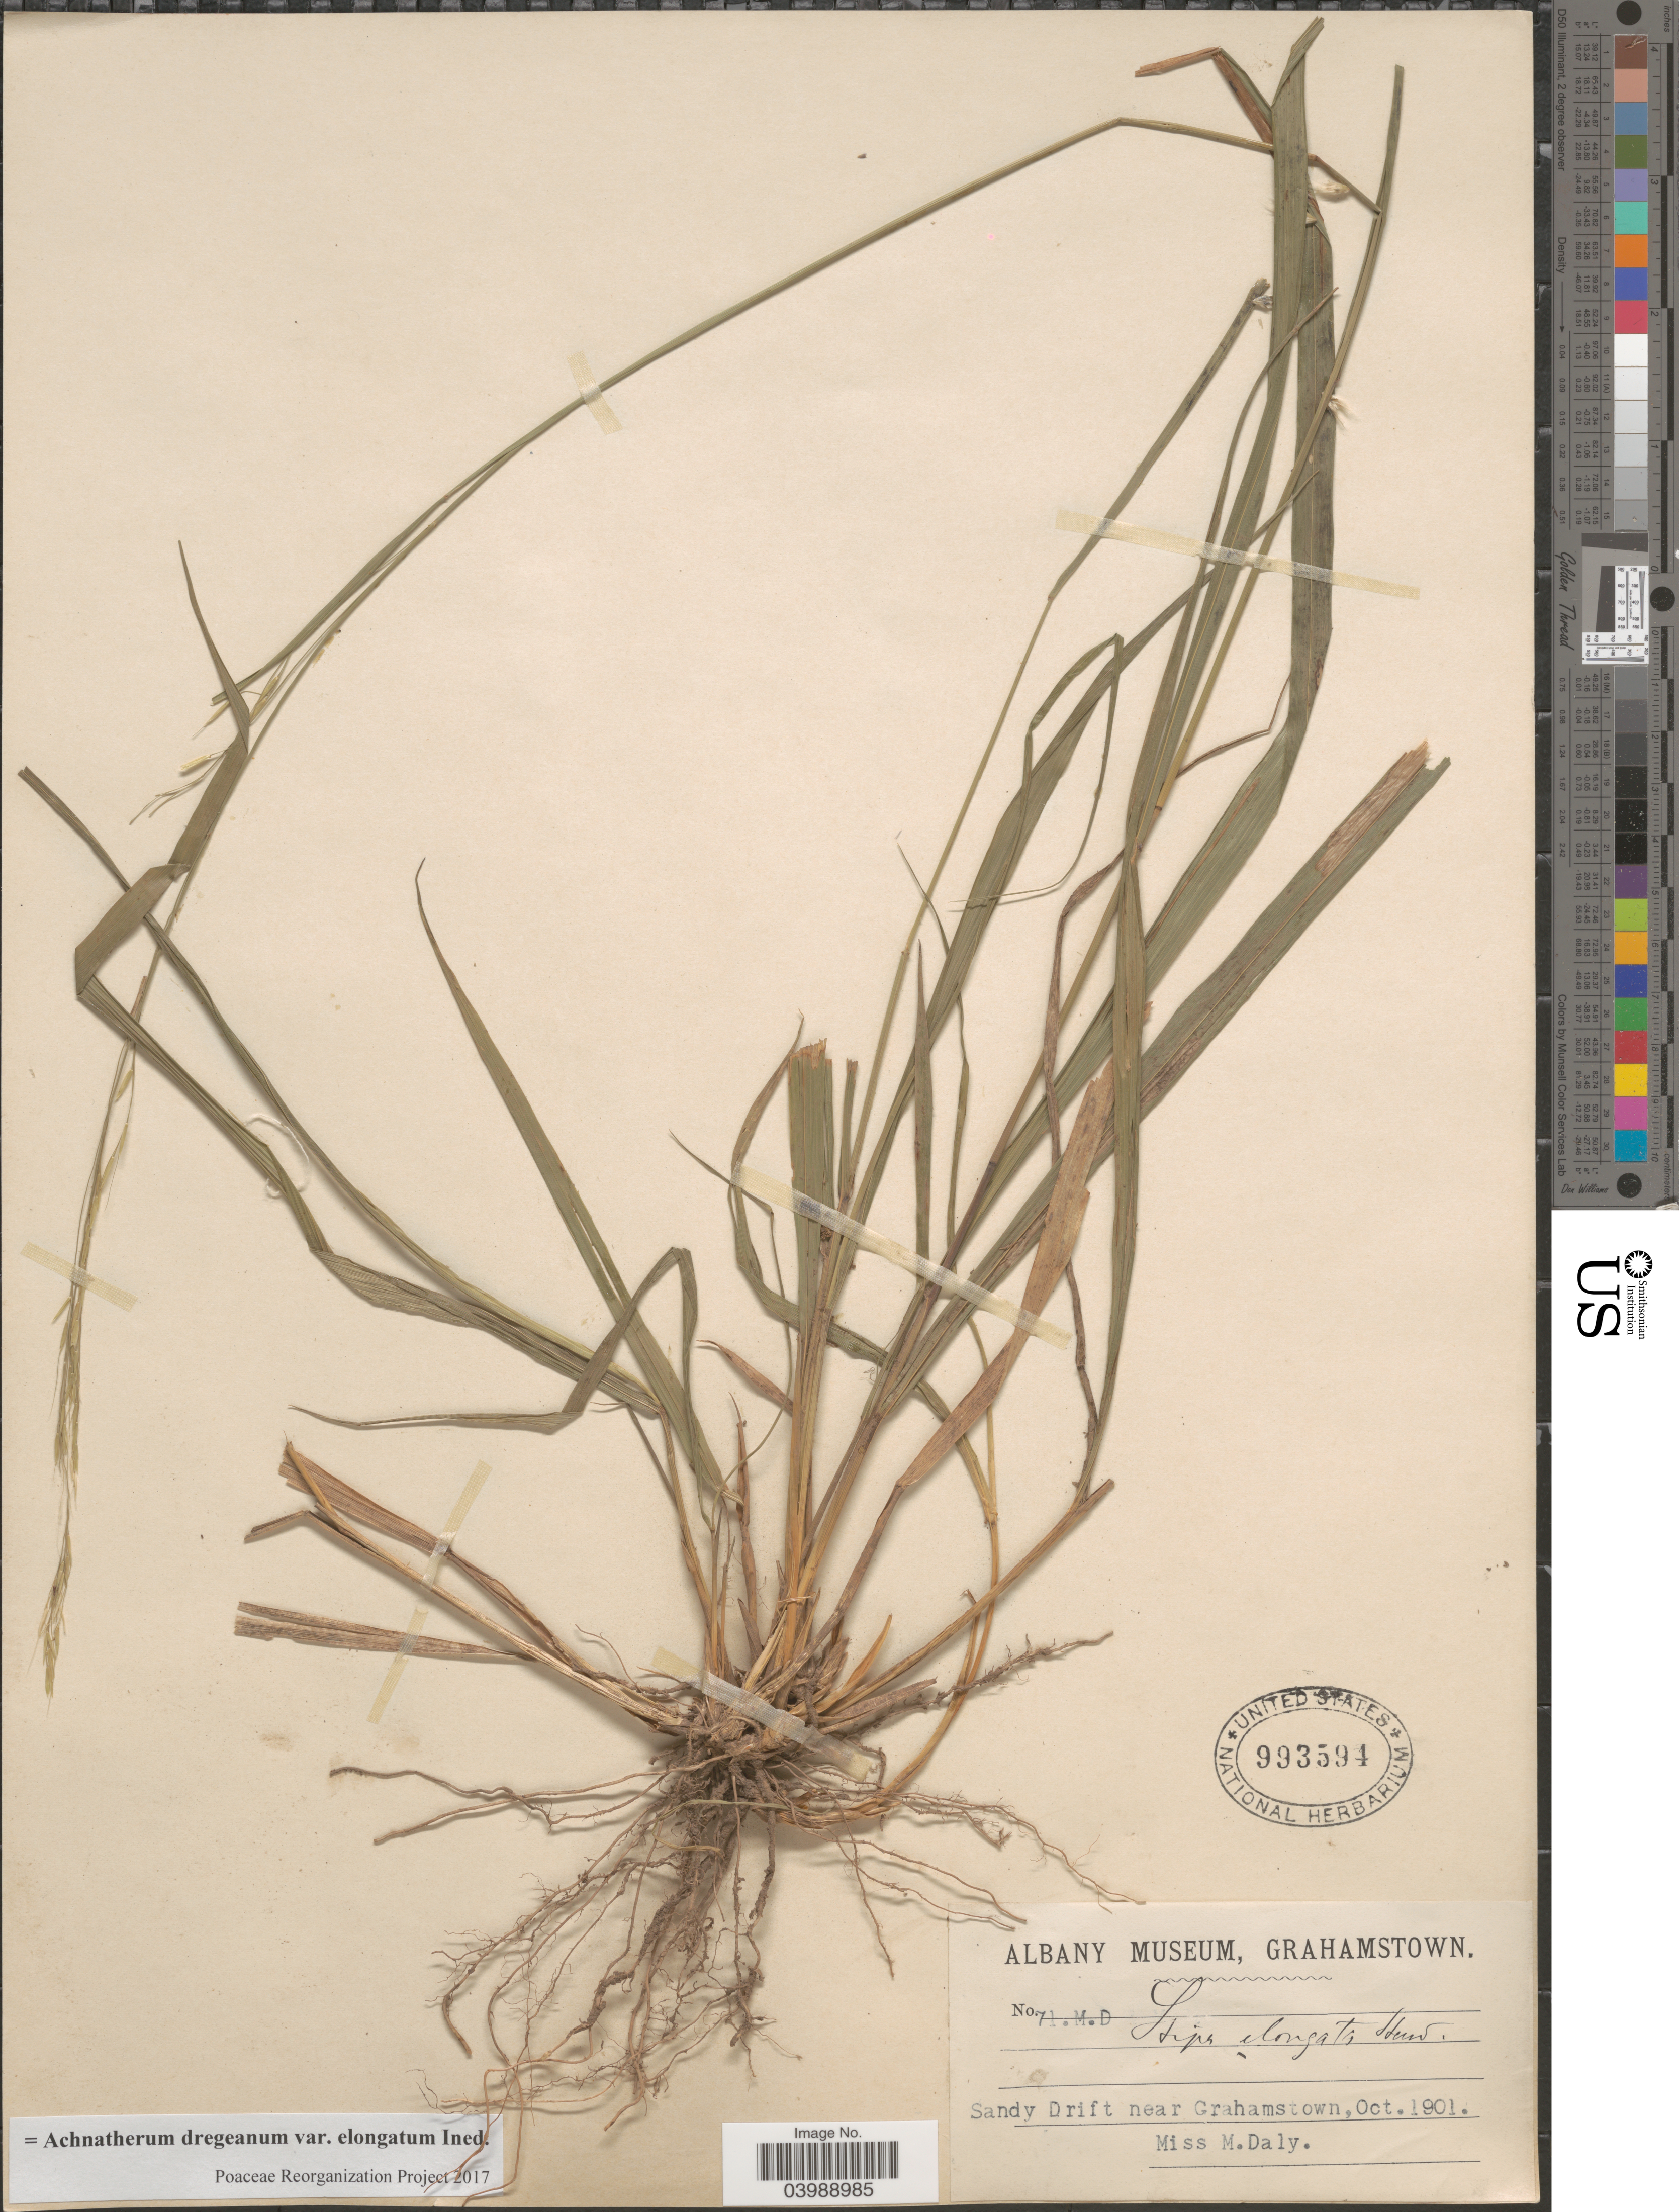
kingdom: Plantae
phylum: Tracheophyta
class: Liliopsida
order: Poales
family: Poaceae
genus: Achnatherum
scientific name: Achnatherum dregeanum var. elongatum ined.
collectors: M. Daly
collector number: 71 M.D.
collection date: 1901-10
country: South Africa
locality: Sandy Drift near Grahamstown.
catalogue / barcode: US 993594